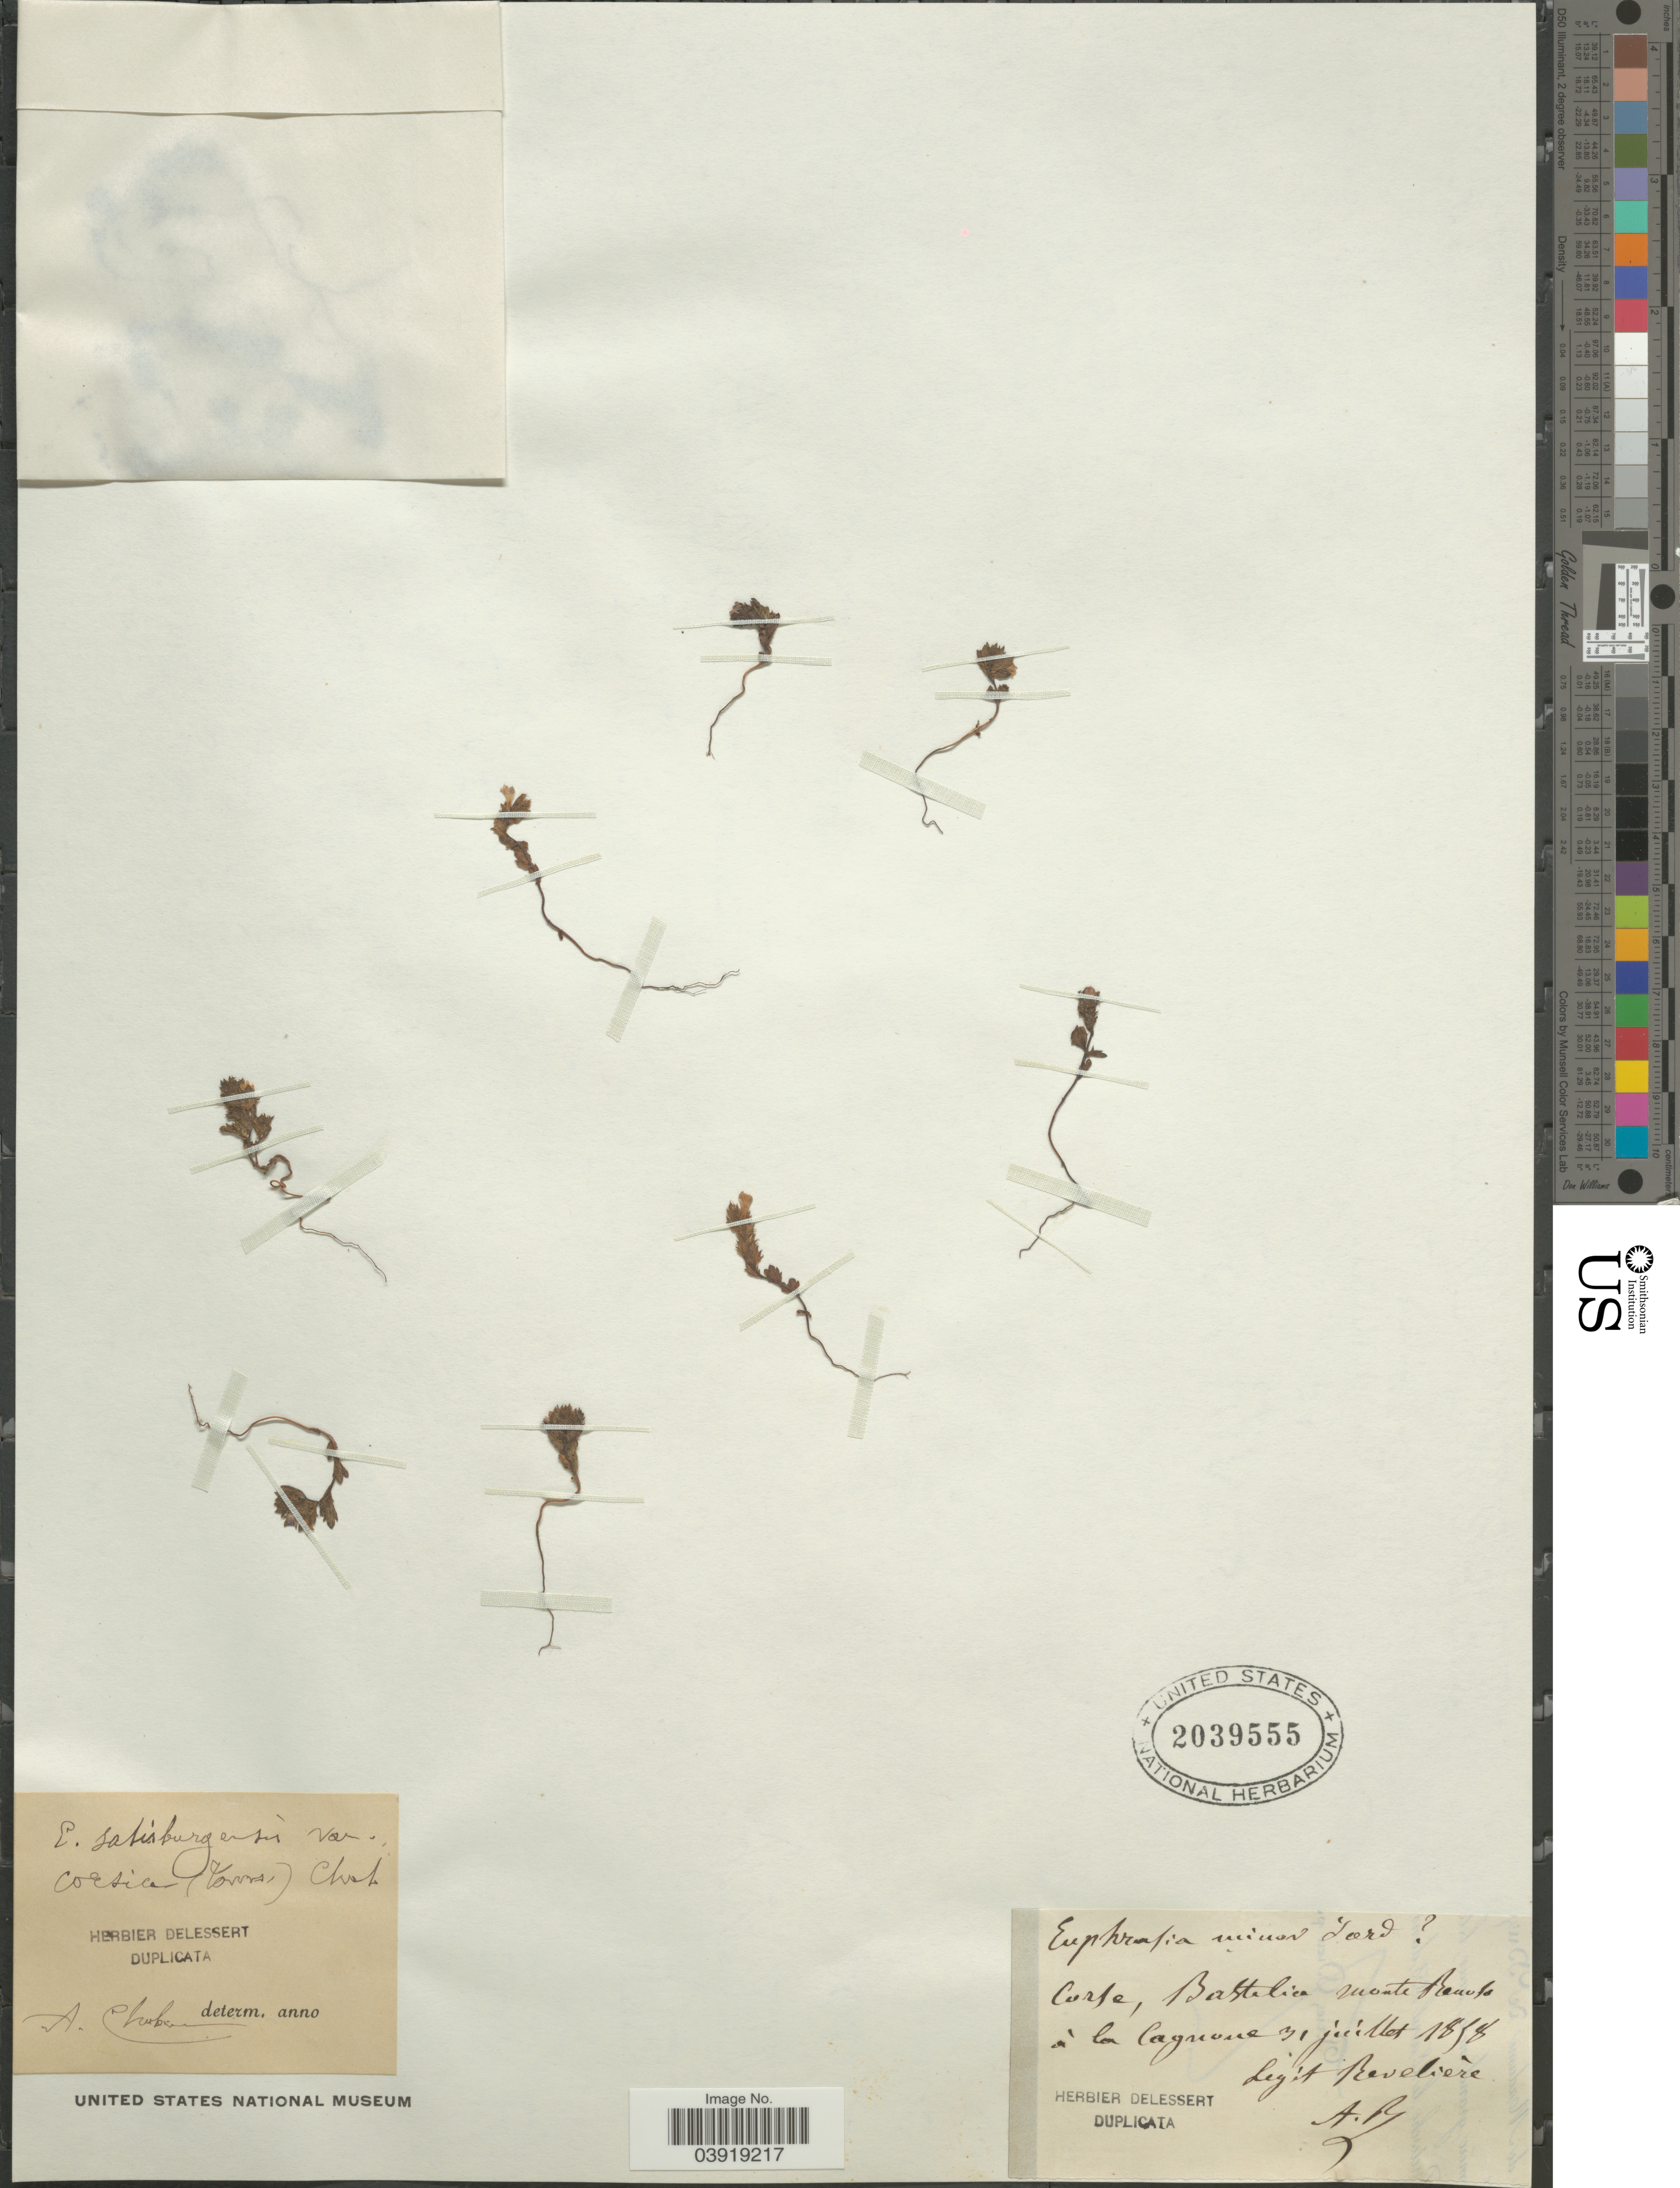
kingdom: Plantae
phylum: Tracheophyta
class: Magnoliopsida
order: Lamiales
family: Orobanchaceae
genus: Euphrasia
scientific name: Euphrasia minor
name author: Link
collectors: Revelière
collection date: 1898-07-31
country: France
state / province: Corsica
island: Corse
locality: Corse, Bastilica monte Beauto à la lagnone. [interpreted]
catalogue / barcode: US 2039555